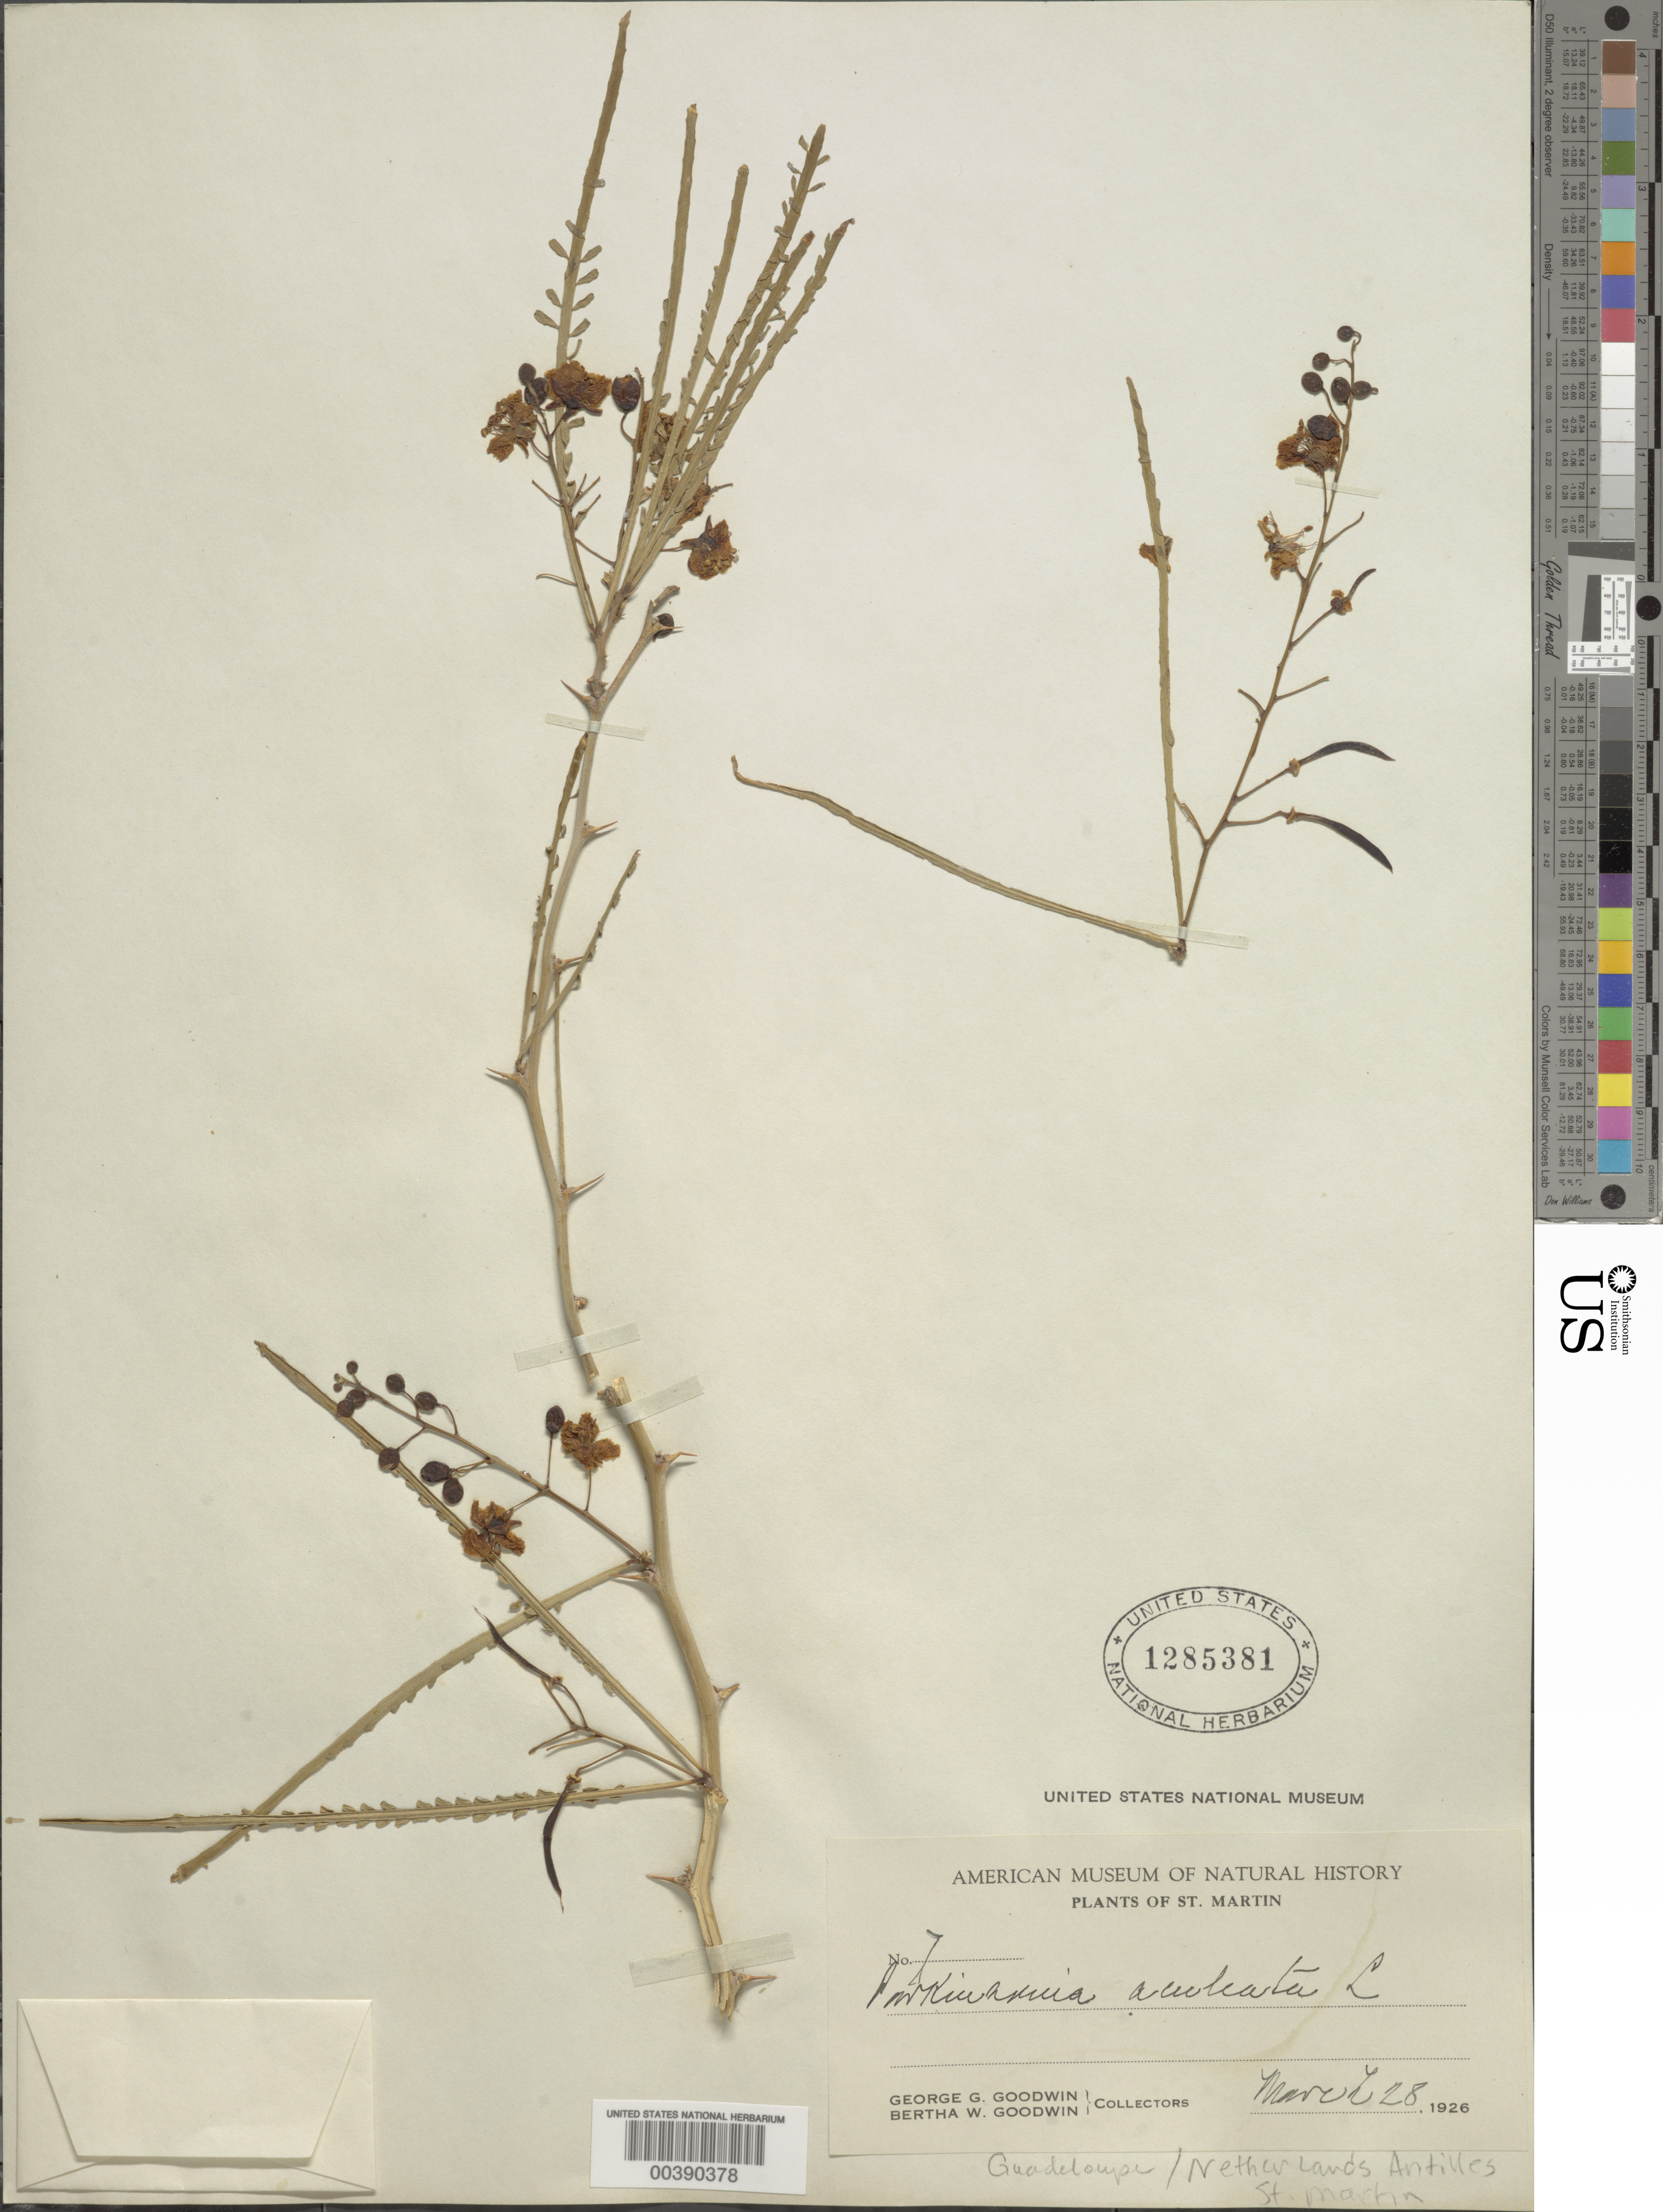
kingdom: Plantae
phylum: Tracheophyta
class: Magnoliopsida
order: Fabales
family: Fabaceae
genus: Parkinsonia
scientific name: Parkinsonia aculeata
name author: L.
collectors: G. Goodwin & B. Goodwin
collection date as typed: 28 Mar 1926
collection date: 1926-03-28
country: Sint Maartin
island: Sint Maarten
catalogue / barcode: US 1285381